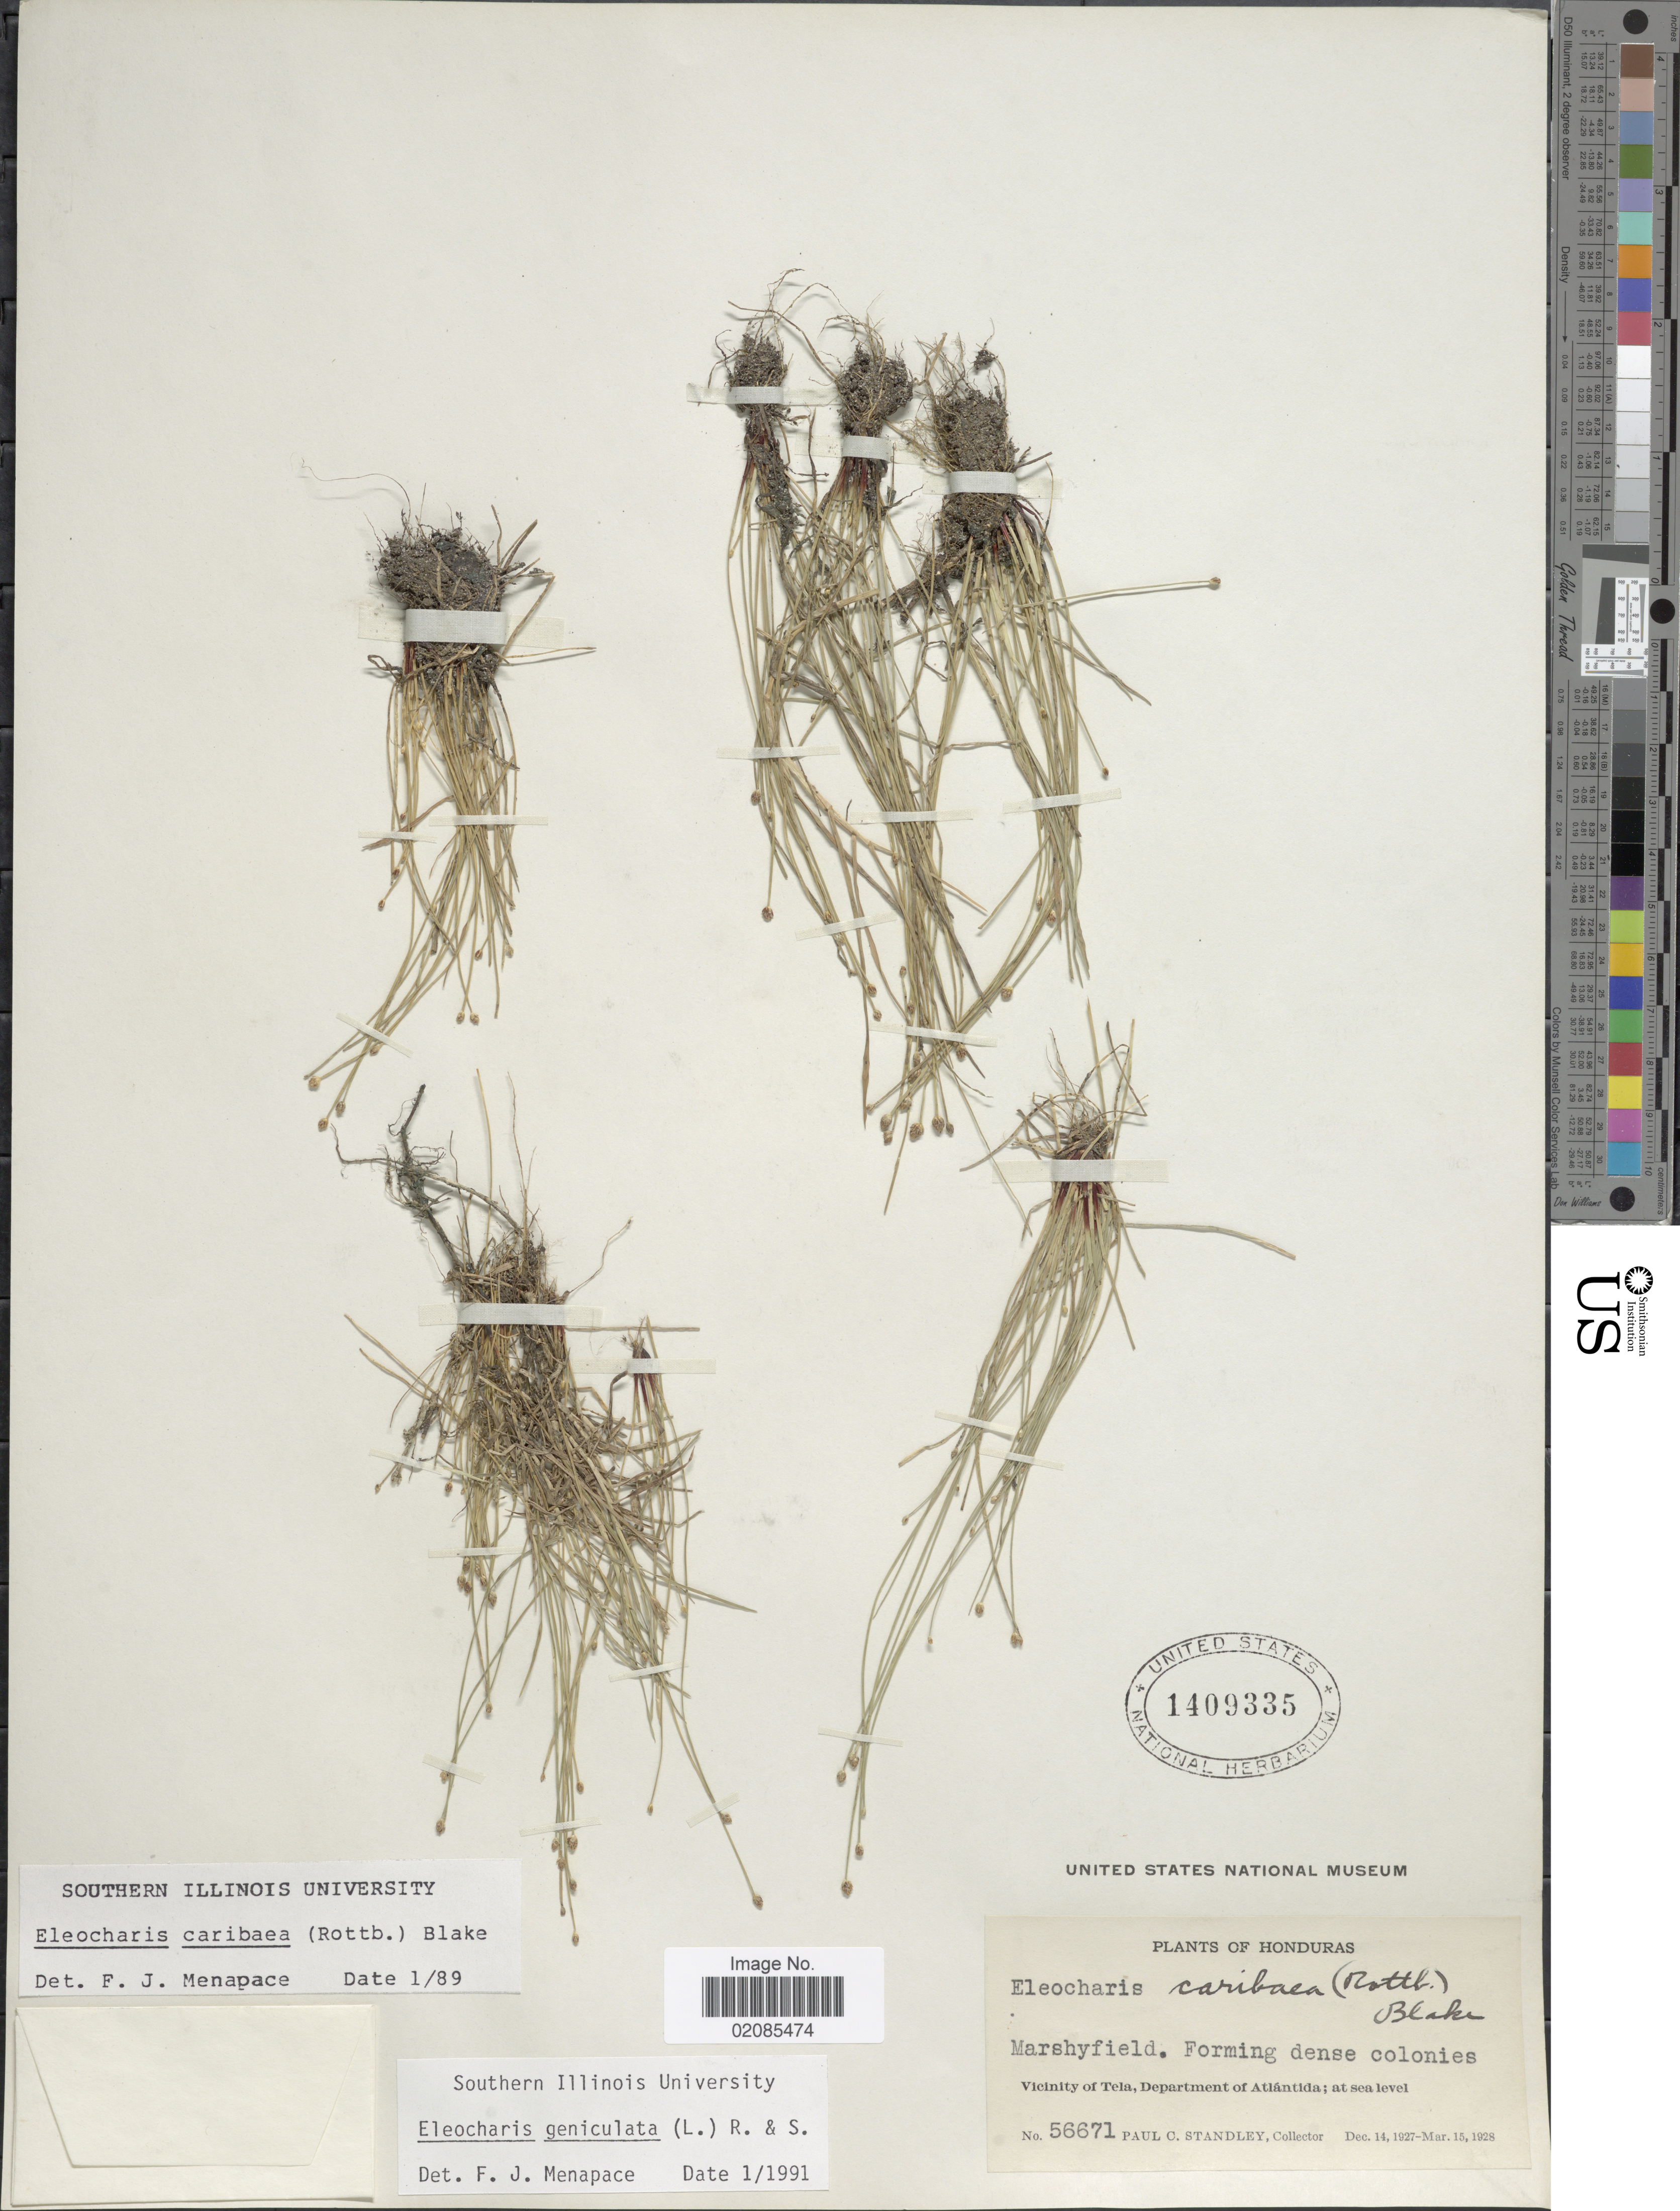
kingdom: Plantae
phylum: Tracheophyta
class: Liliopsida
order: Poales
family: Cyperaceae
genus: Eleocharis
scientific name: Eleocharis geniculata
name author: (L.) Roem. & Schult.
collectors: P. C. Standley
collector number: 56671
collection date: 1927-12-14/1928-03-15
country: Honduras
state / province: Atlántida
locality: Marshyfield, Vicinity of Tela.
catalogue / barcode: US 1409335